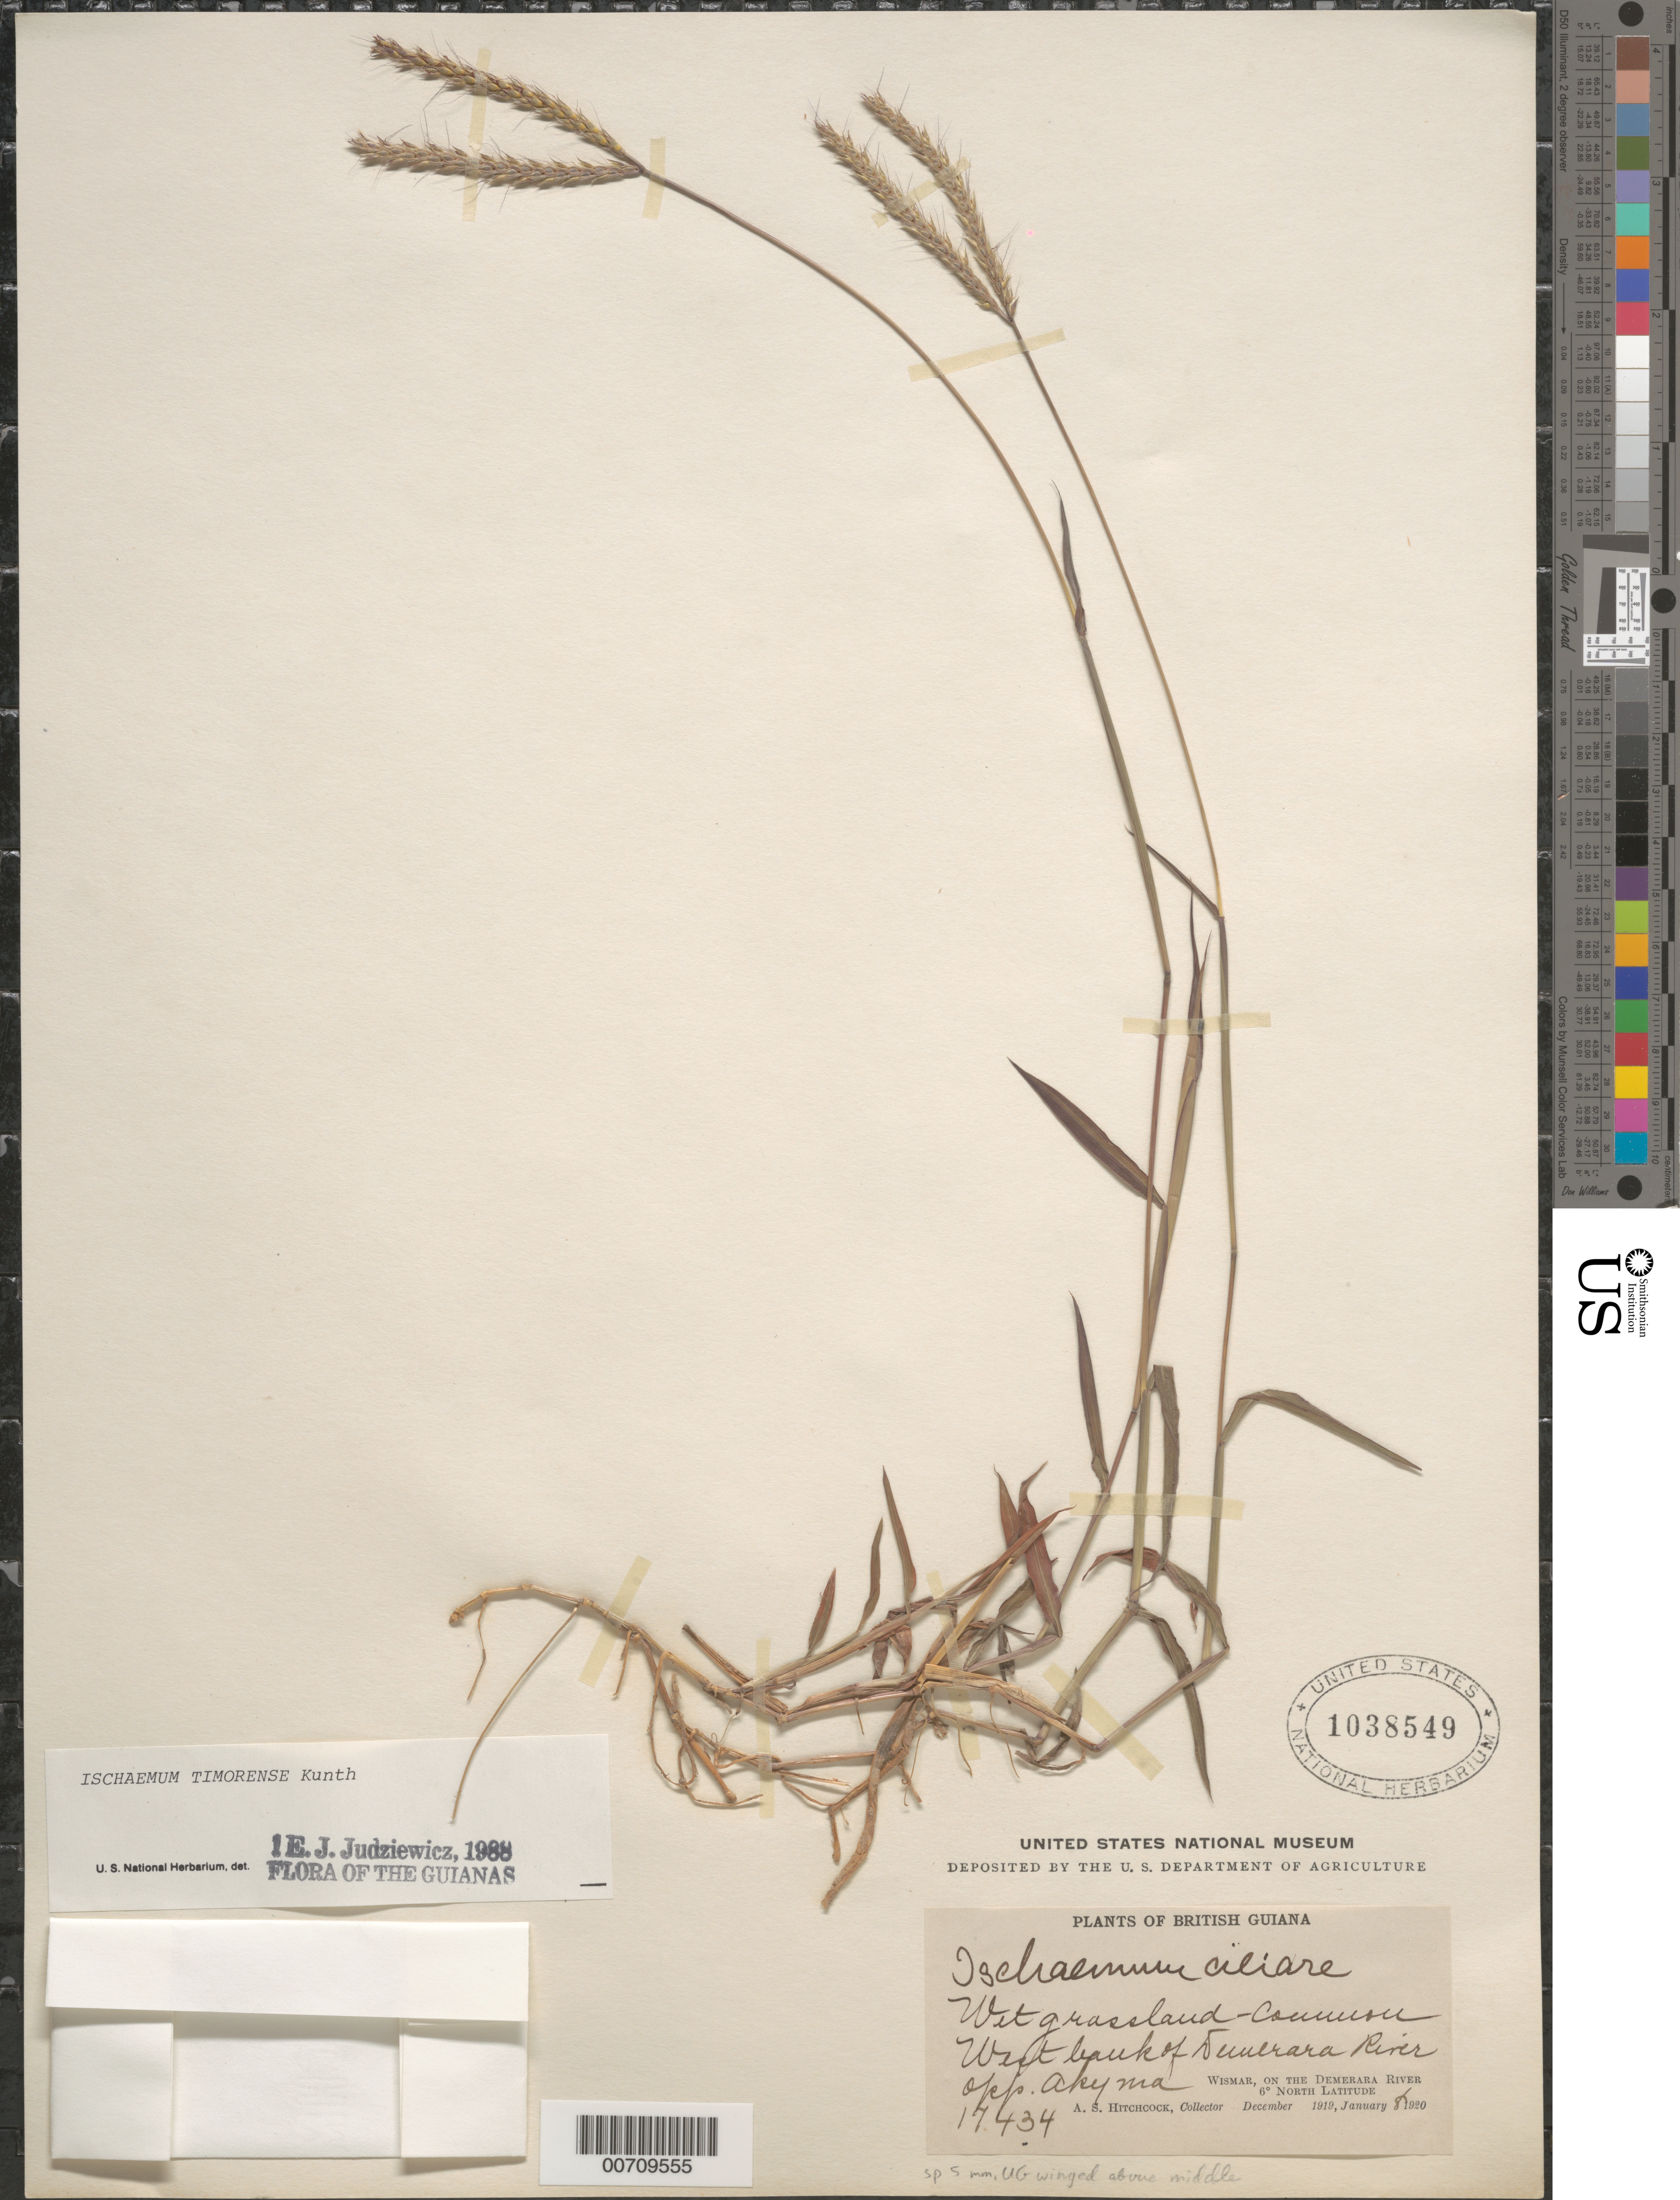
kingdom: Plantae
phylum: Tracheophyta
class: Liliopsida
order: Poales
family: Poaceae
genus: Ischaemum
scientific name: Ischaemum timorense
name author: Kunth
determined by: Judziewicz, E. J.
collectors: A. S. Hitchcock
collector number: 17434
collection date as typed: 30-Dec-19 to 8-Jan-20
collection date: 1919-12-30/1920-01-08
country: Guyana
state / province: U. Demerara-Berbice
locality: Wismar, W bank of Demerara River, opposite Akyma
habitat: Wet grassland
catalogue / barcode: US 1038549